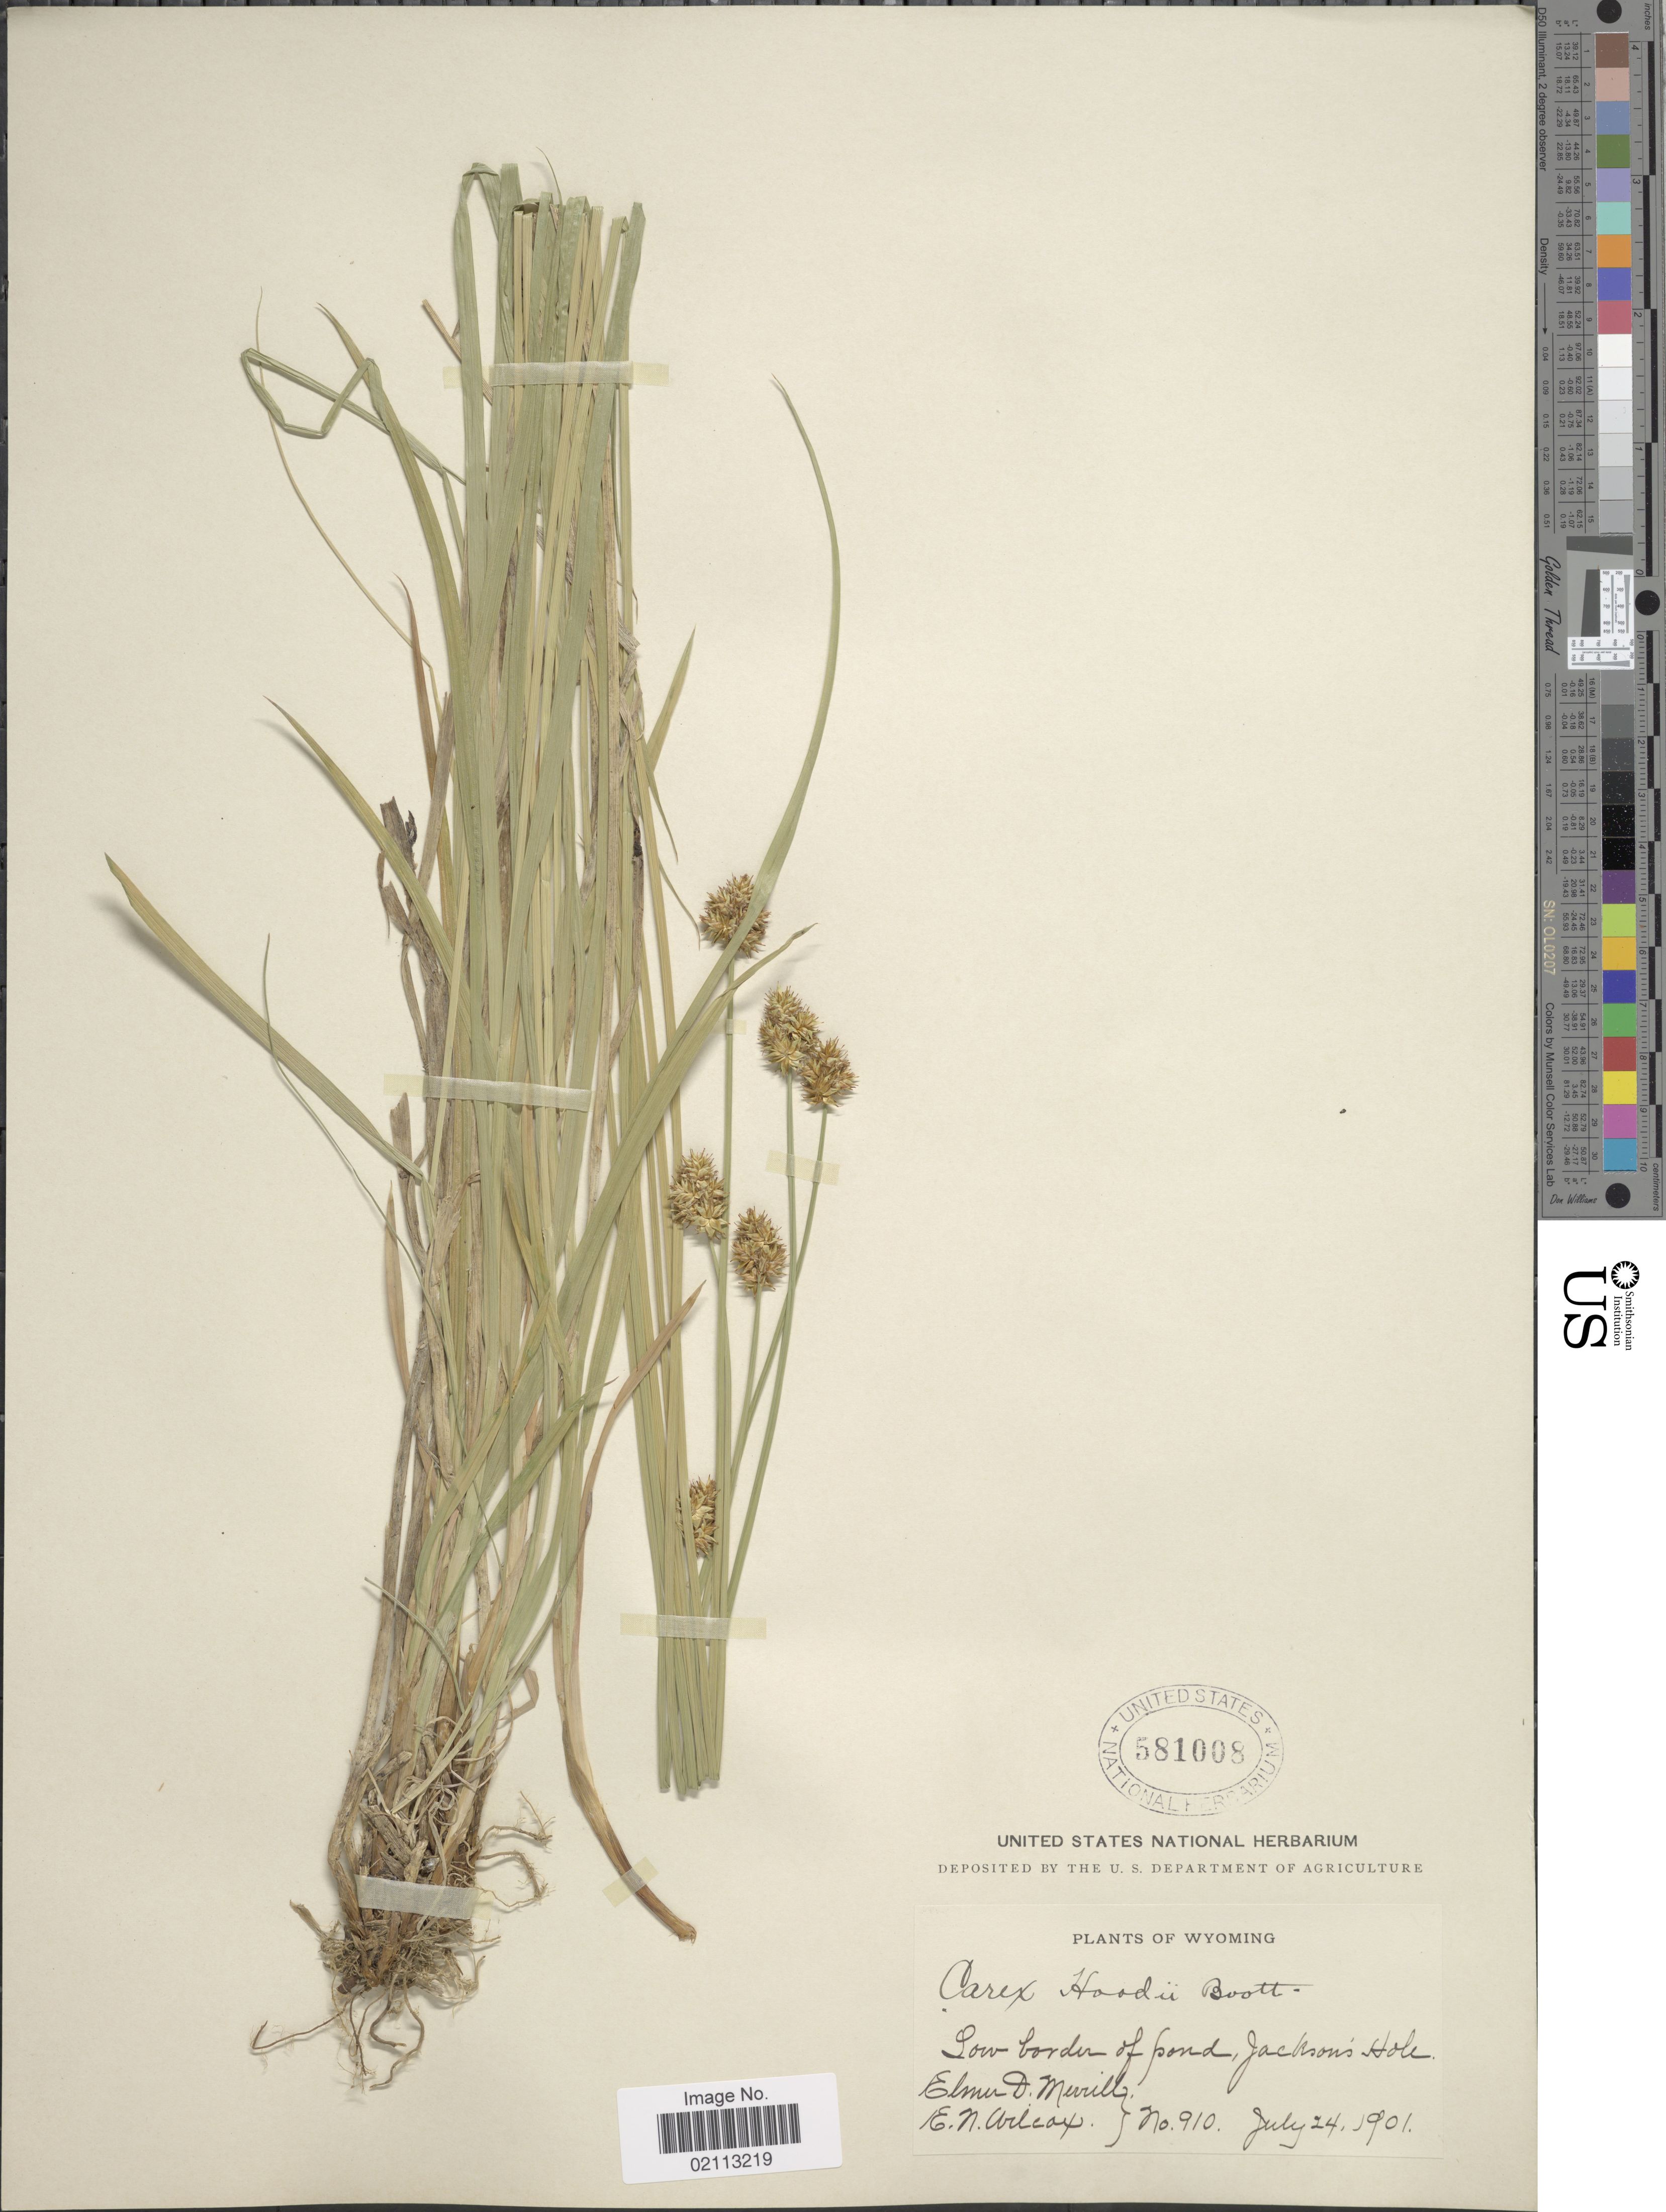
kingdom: Plantae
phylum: Tracheophyta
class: Liliopsida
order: Poales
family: Cyperaceae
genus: Carex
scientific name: Carex hoodii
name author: Boott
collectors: E. D. Merrill & E. Wilcox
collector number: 910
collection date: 1901-07-24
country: United States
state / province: Wyoming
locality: Jackson's Hole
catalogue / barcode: US 581008